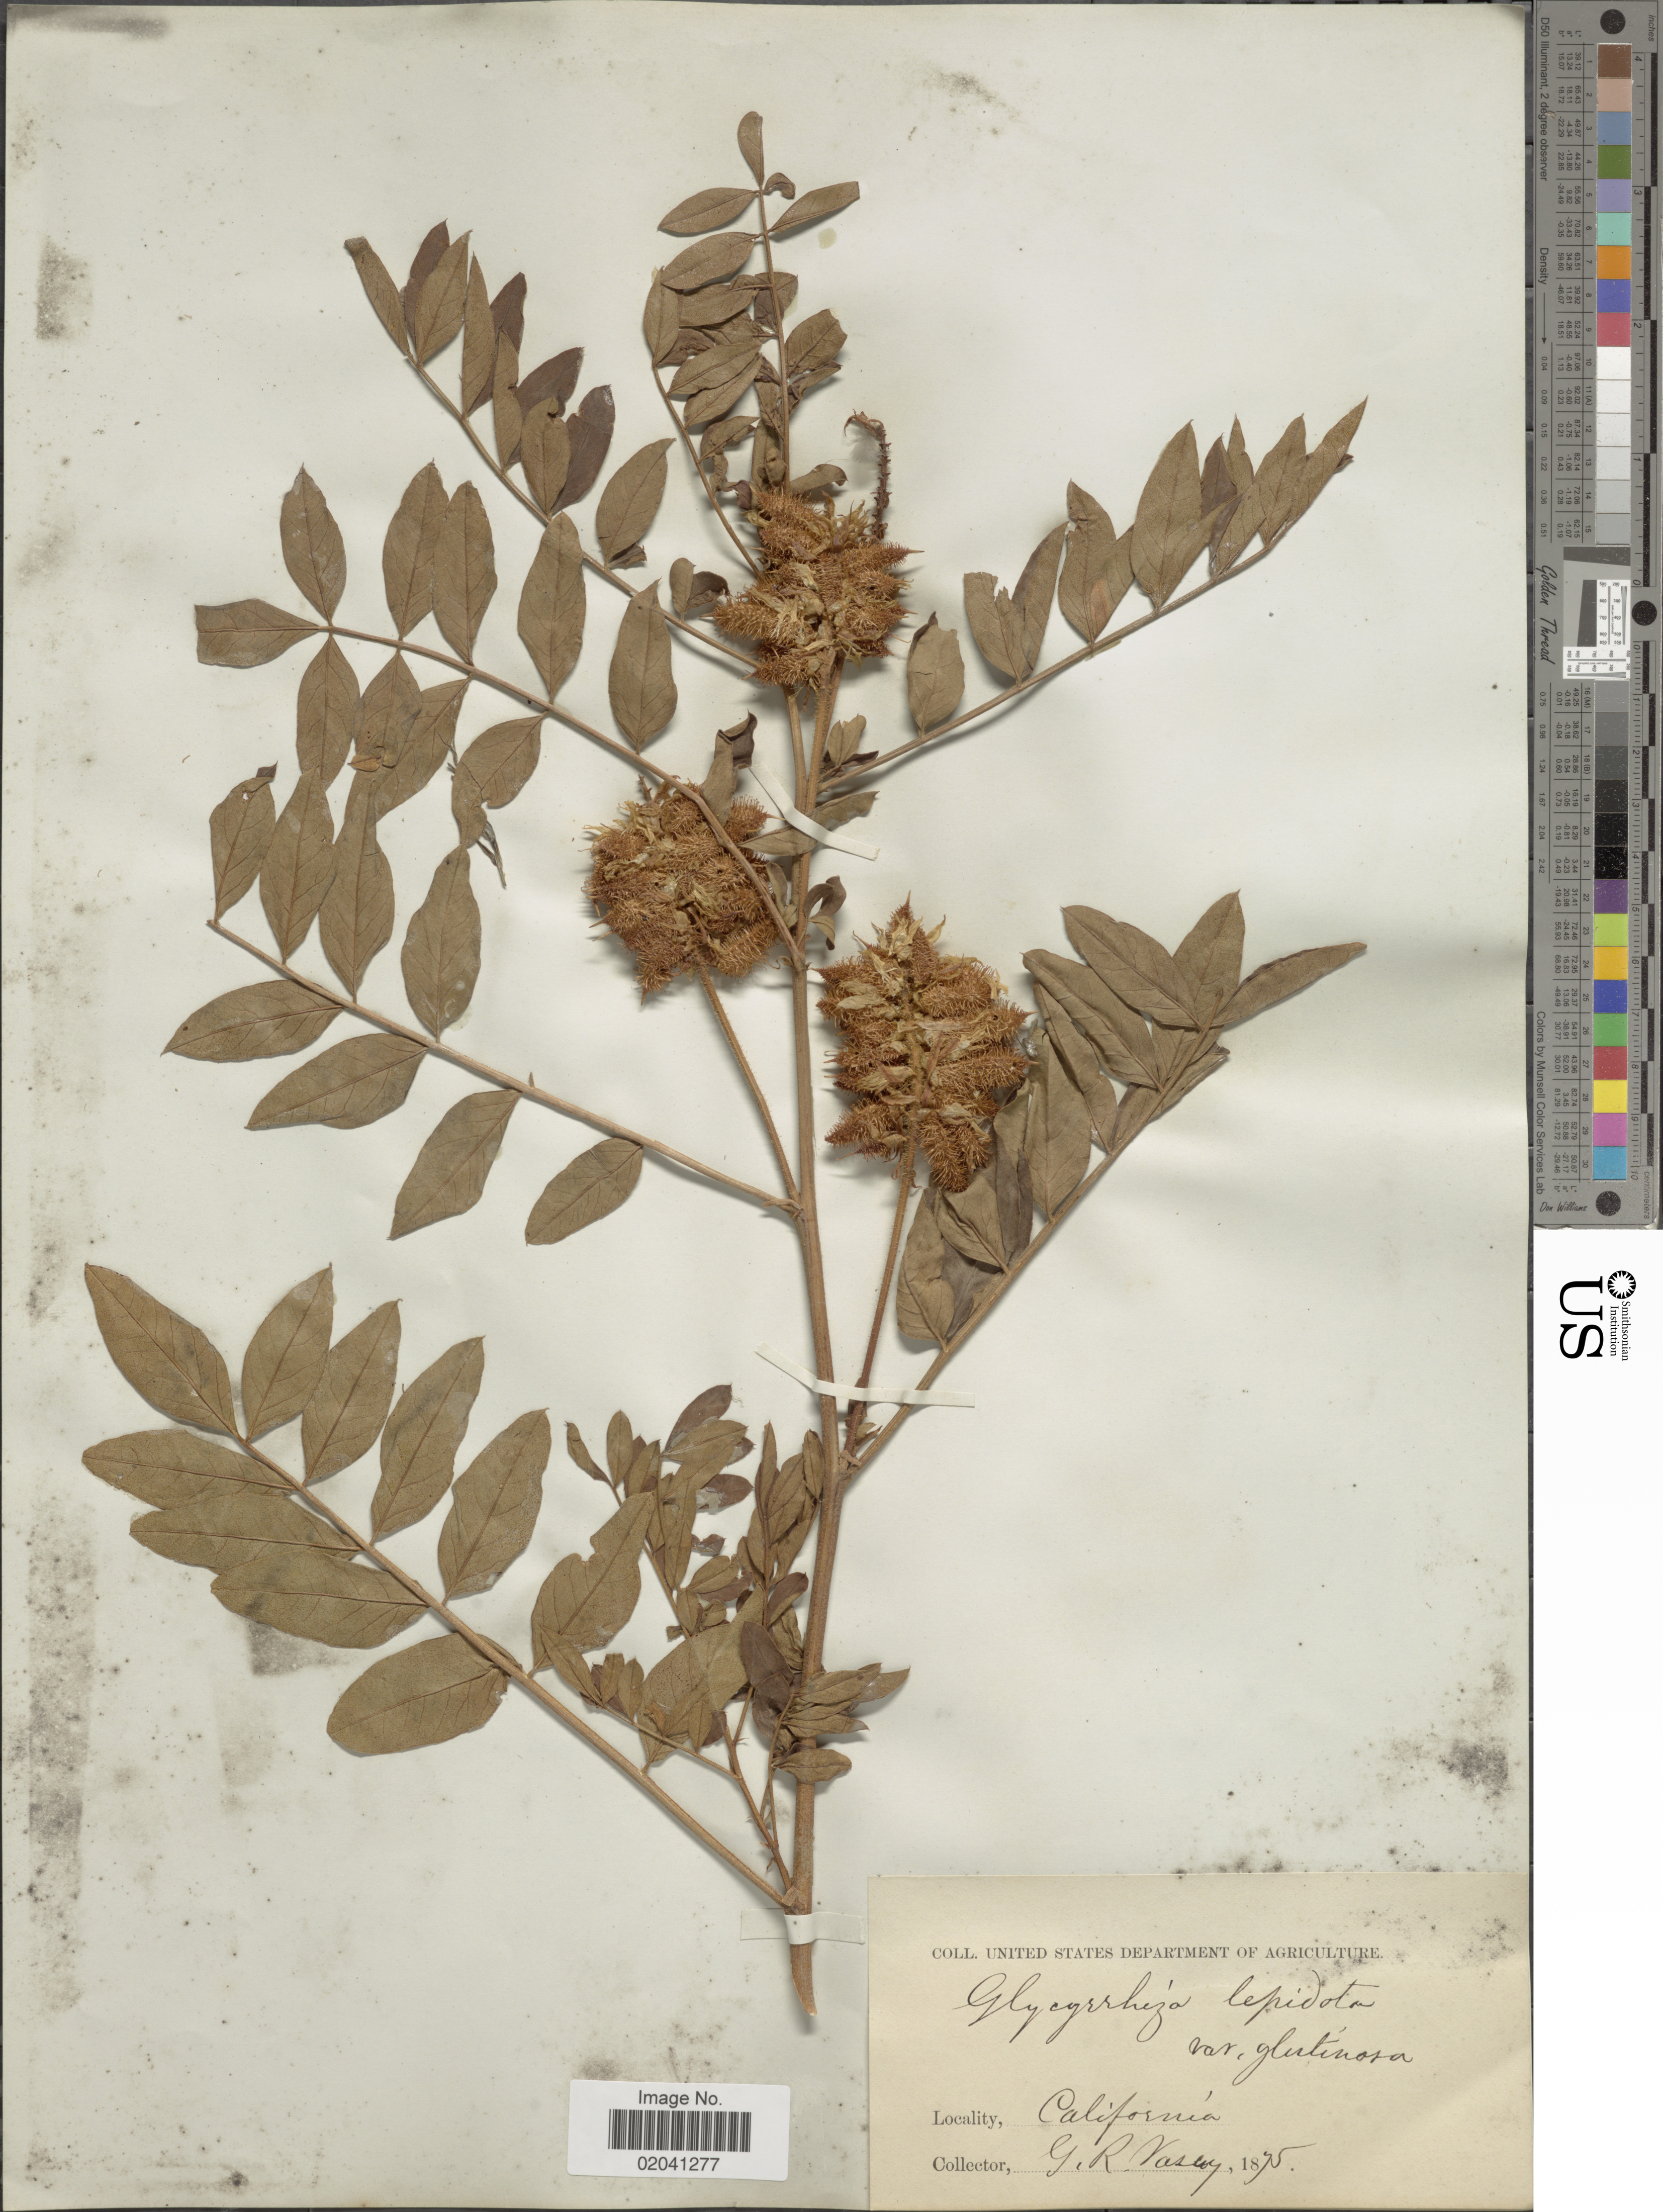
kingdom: Plantae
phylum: Tracheophyta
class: Magnoliopsida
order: Fabales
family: Fabaceae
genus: Glycyrrhiza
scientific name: Glycyrrhiza lepidota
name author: Pursh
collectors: G. R. Vasey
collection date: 1875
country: United States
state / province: California